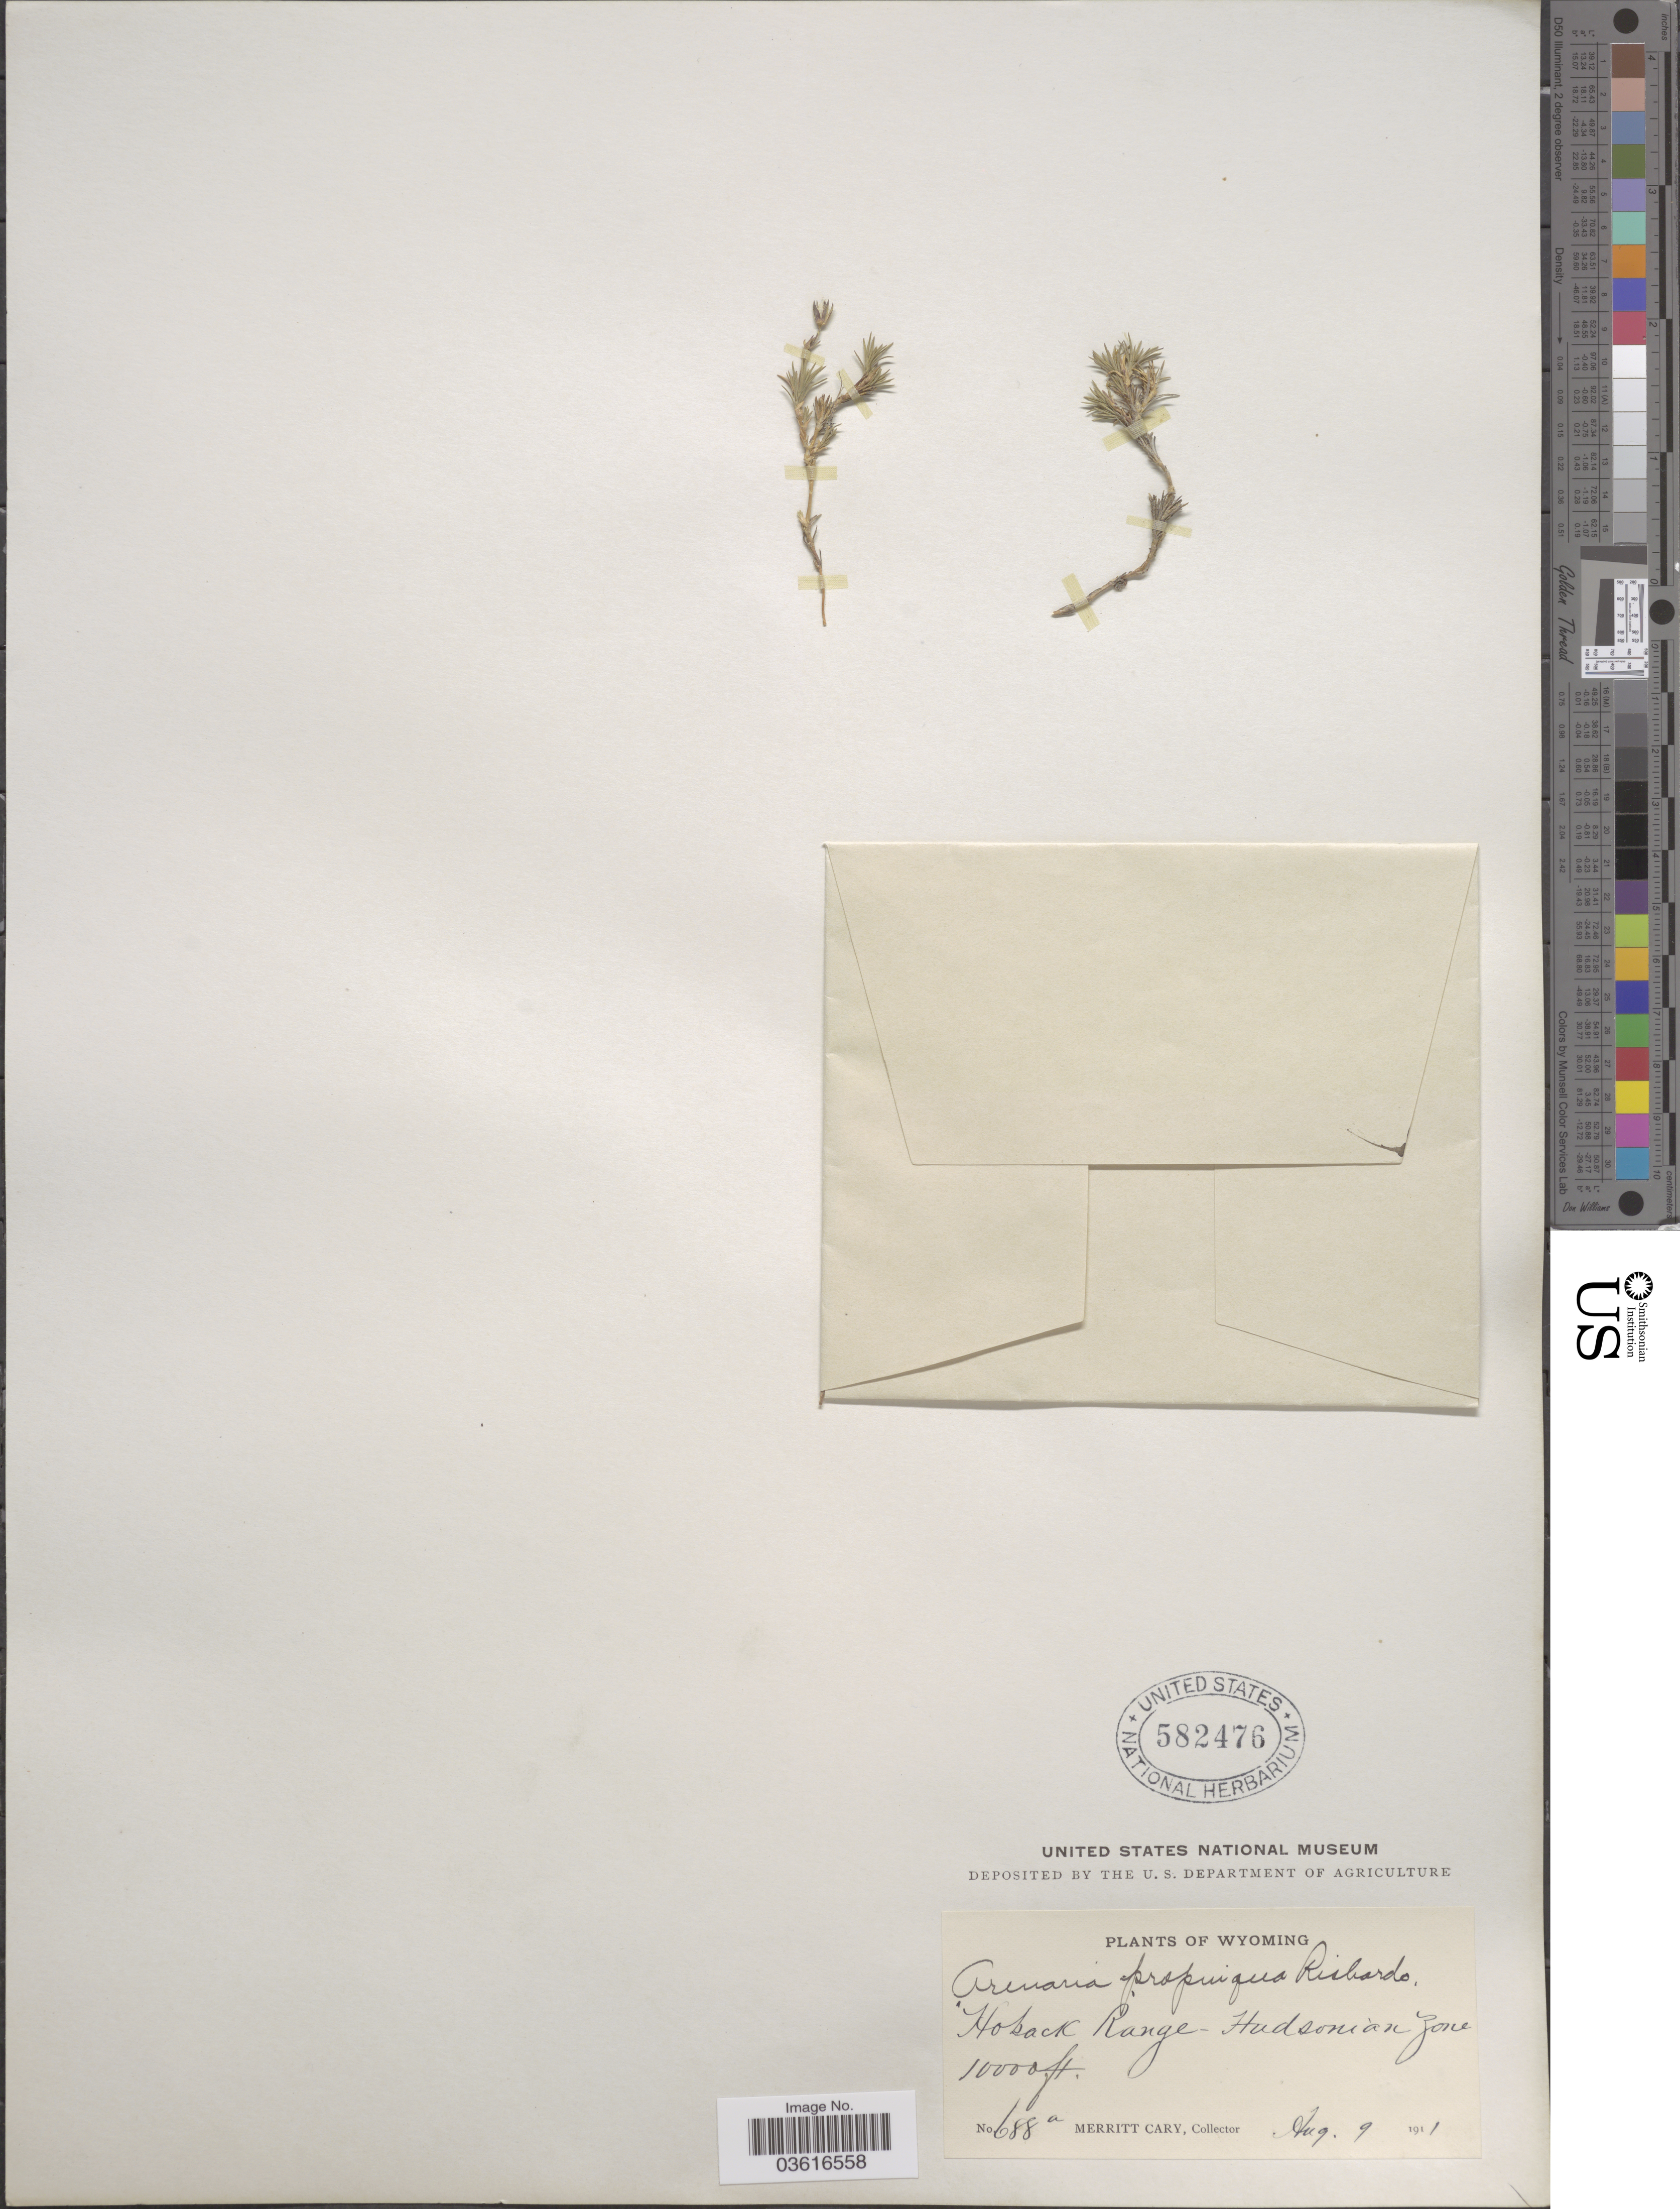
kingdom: Plantae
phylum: Tracheophyta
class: Magnoliopsida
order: Caryophyllales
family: Caryophyllaceae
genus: Minuartia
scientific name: Minuartia propinqua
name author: (Richardson) House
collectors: M. Cary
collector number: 688a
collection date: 1911-08-09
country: United States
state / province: Wyoming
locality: Hoback Range-Hudsonian Zone.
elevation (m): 3048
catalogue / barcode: US 582476